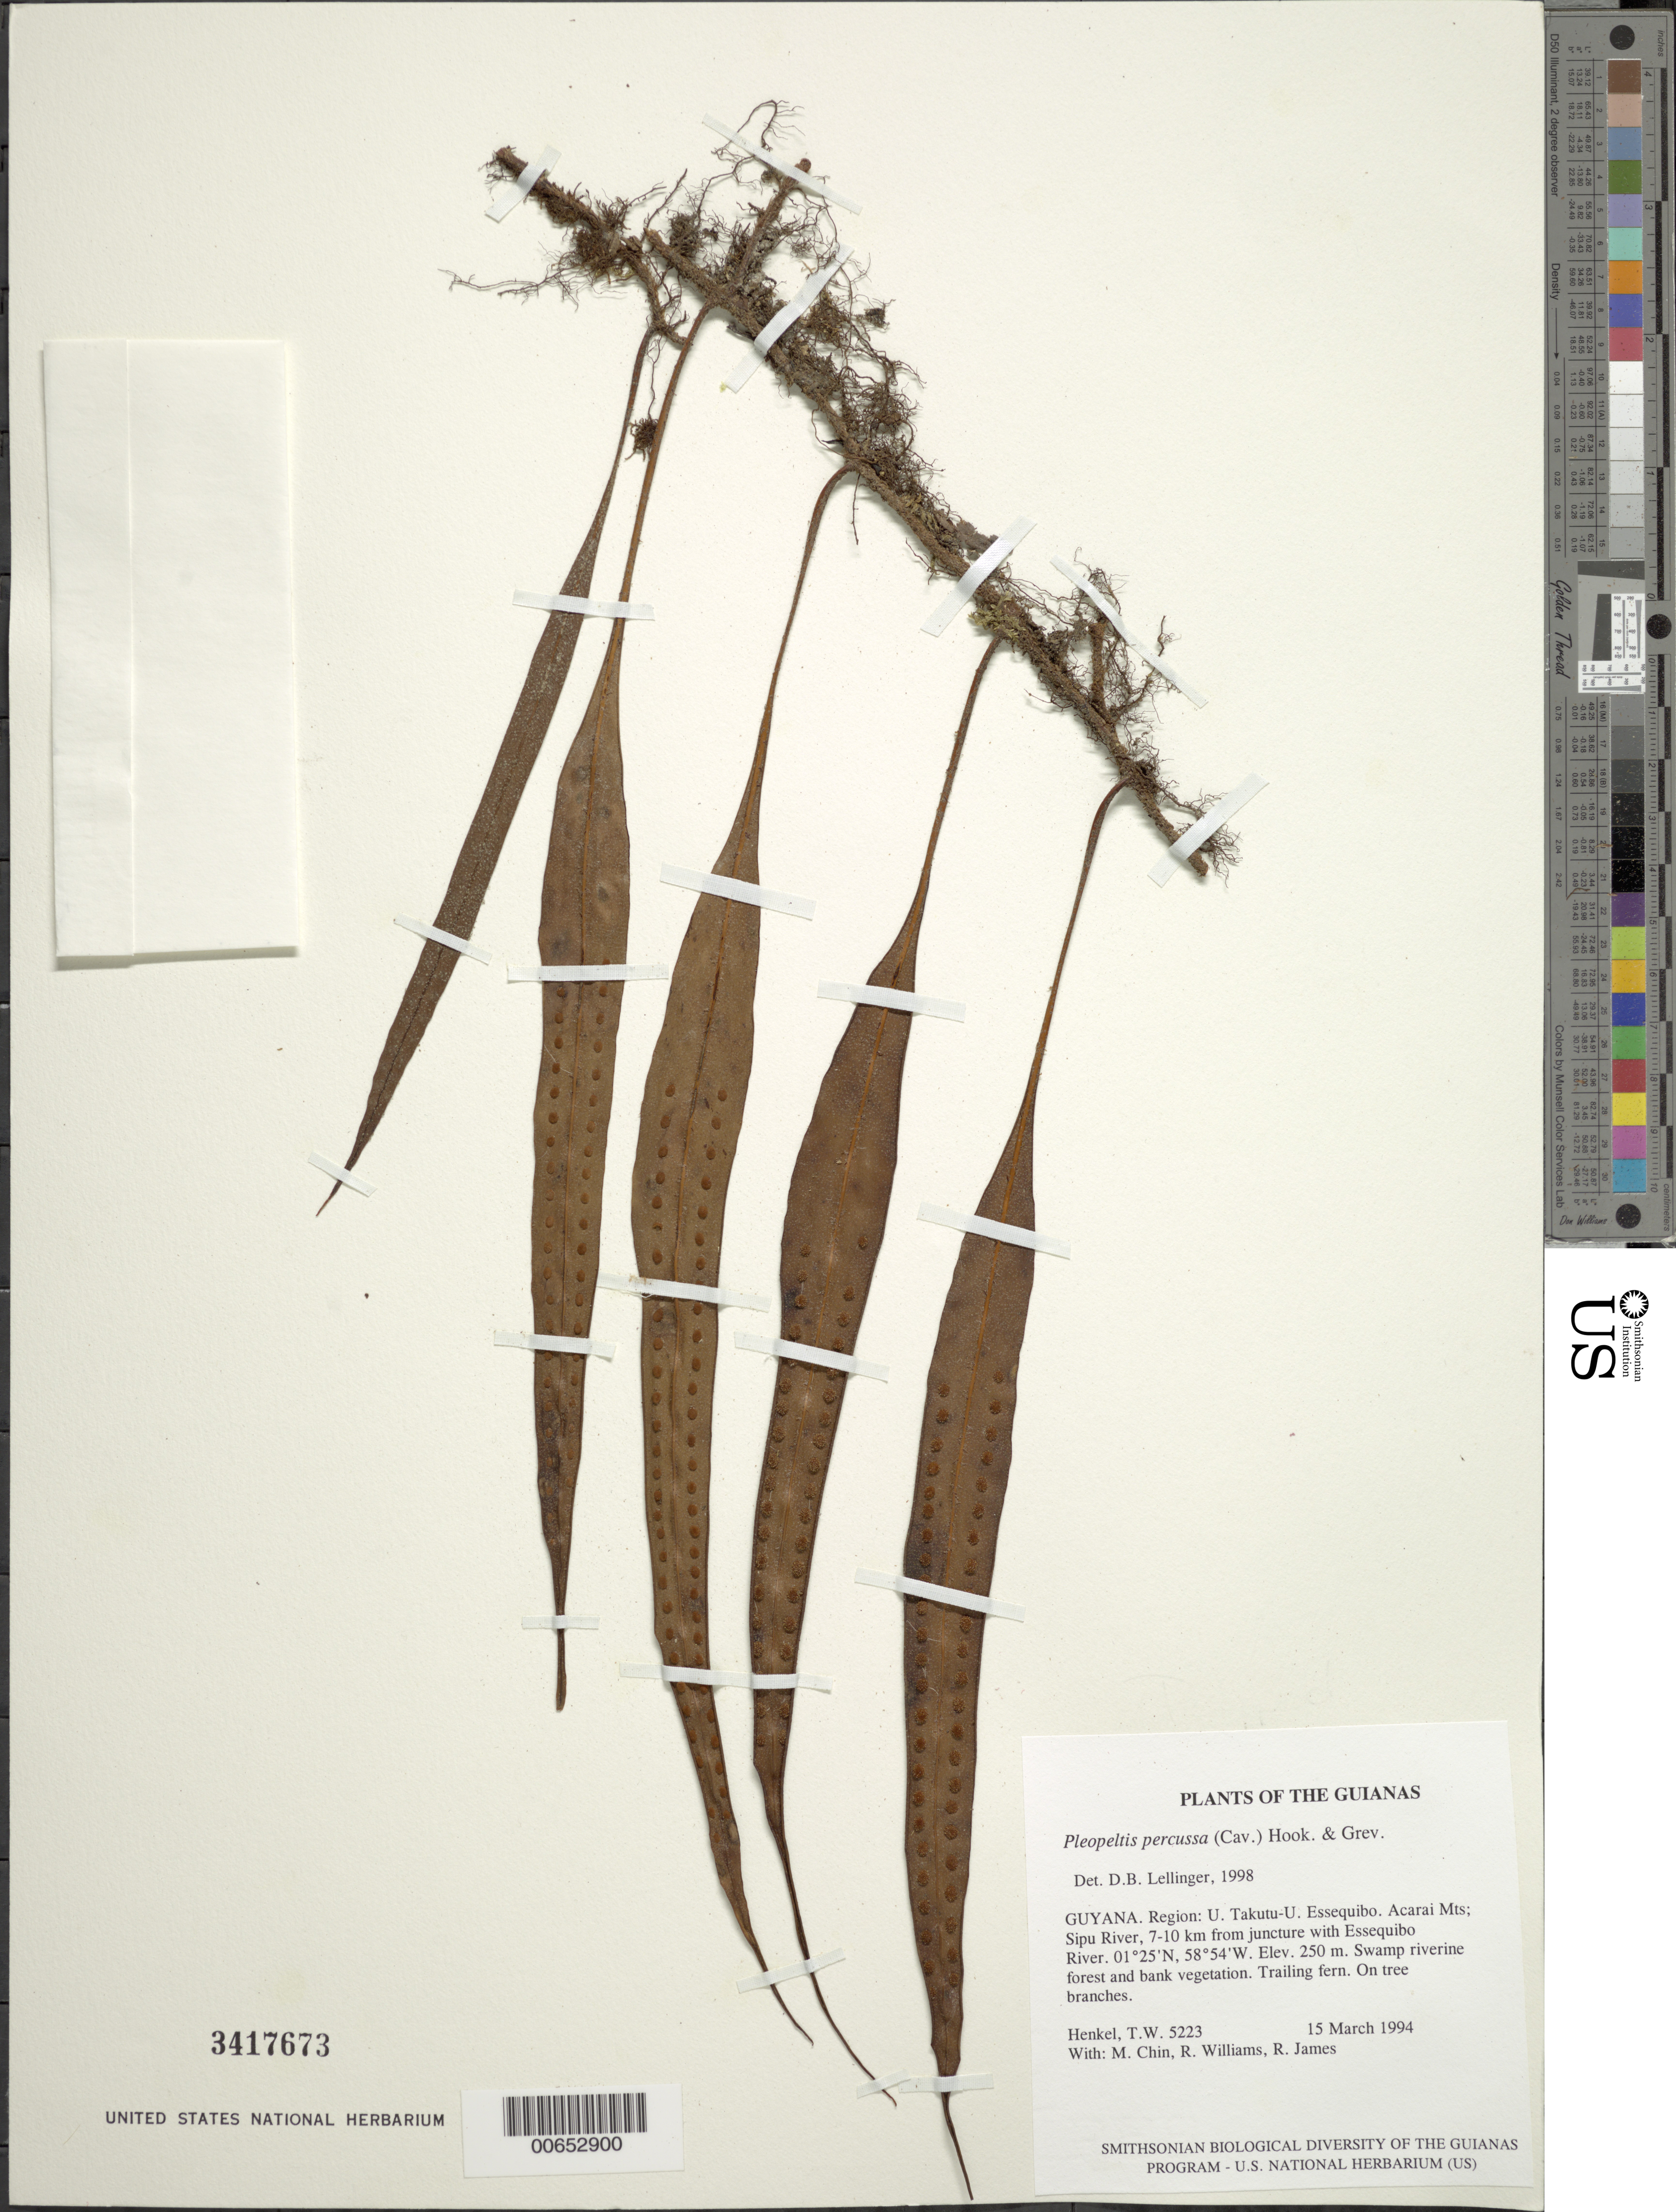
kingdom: Plantae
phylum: Tracheophyta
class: Polypodiopsida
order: Polypodiales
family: Polypodiaceae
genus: Microgramma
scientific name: Microgramma percussa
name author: (Cav.) de la Sota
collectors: T. Henkel, M. Chin, R. Williams & R. James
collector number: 5223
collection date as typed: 15 March 1994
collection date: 1994-03-15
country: Guyana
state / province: U. Takutu-U. Essequibo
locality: Acarai Mts; Sipu River, 7-10 km from juncture with Essequibo River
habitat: Swamp riverine forest and bank vegetation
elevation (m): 250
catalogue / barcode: US 3417673